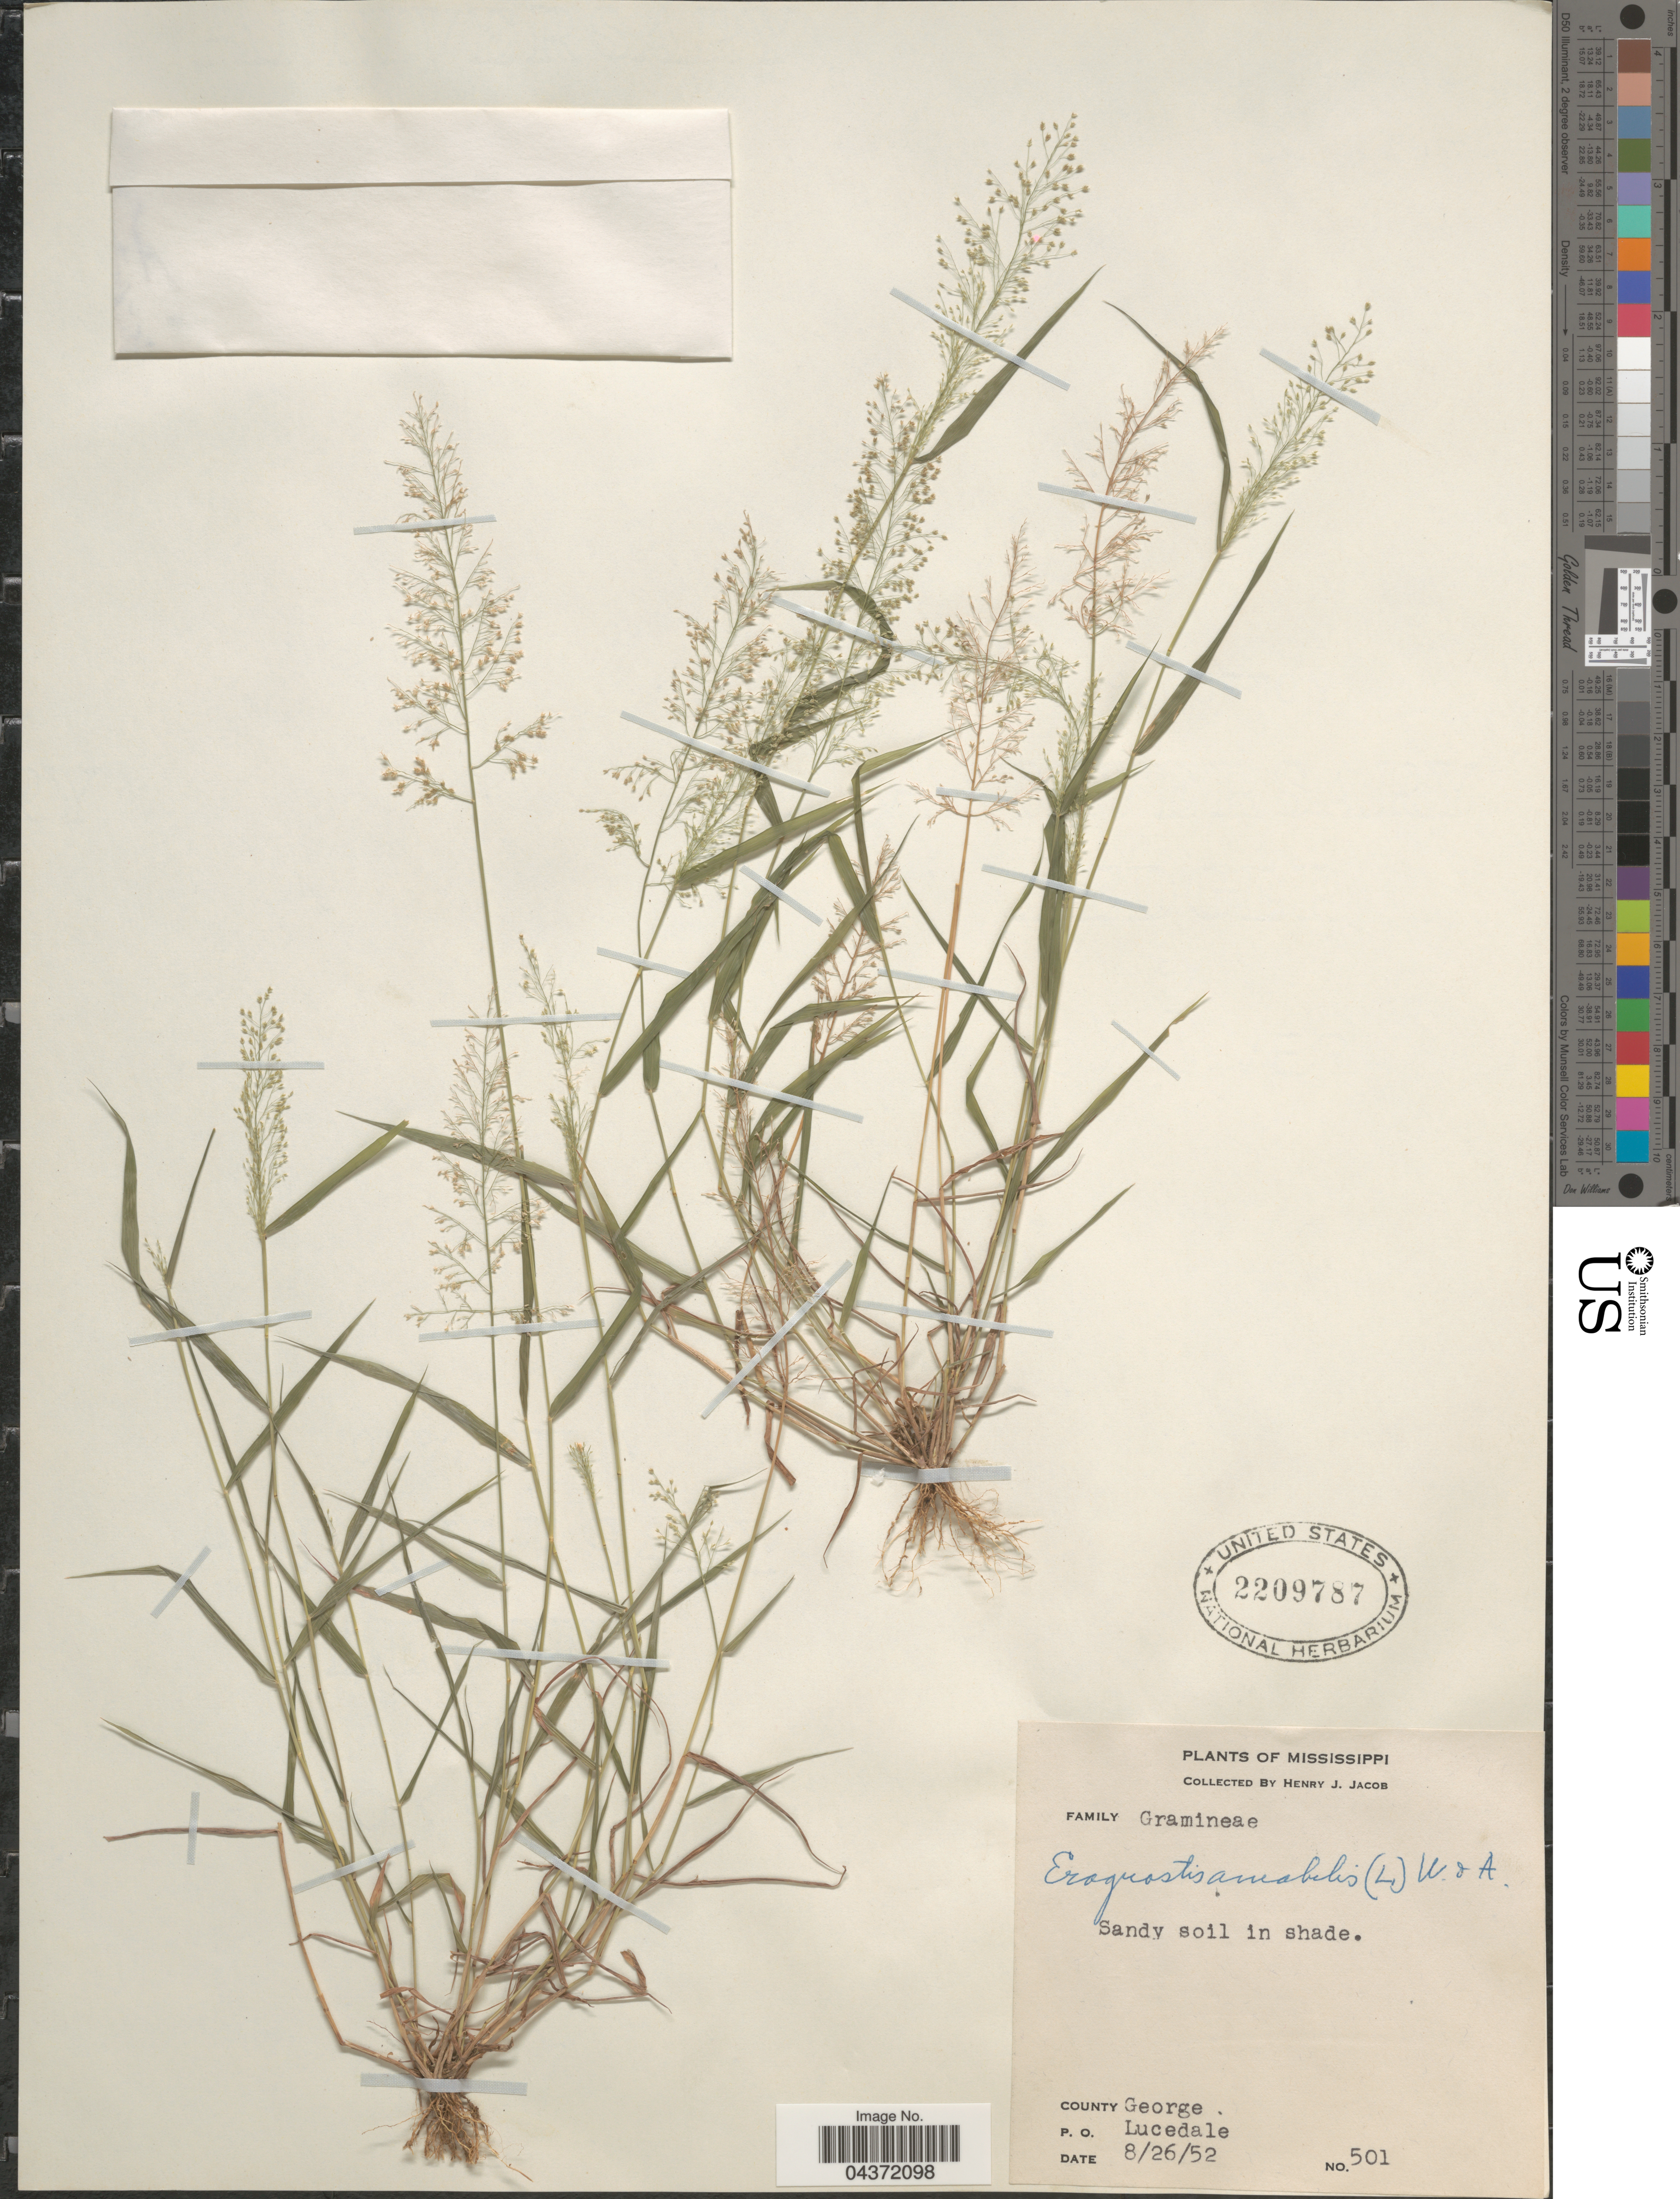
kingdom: Plantae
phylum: Tracheophyta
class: Liliopsida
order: Poales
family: Poaceae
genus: Eragrostis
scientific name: Eragrostis tenella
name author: (L.) P. Beauv. ex Roem. & Schult.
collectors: H. Jacob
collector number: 501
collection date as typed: Transcribed d/m/y: 26/8/52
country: United States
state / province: Mississippi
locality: County George. P. O. Lucedale.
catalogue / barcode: US 2209787